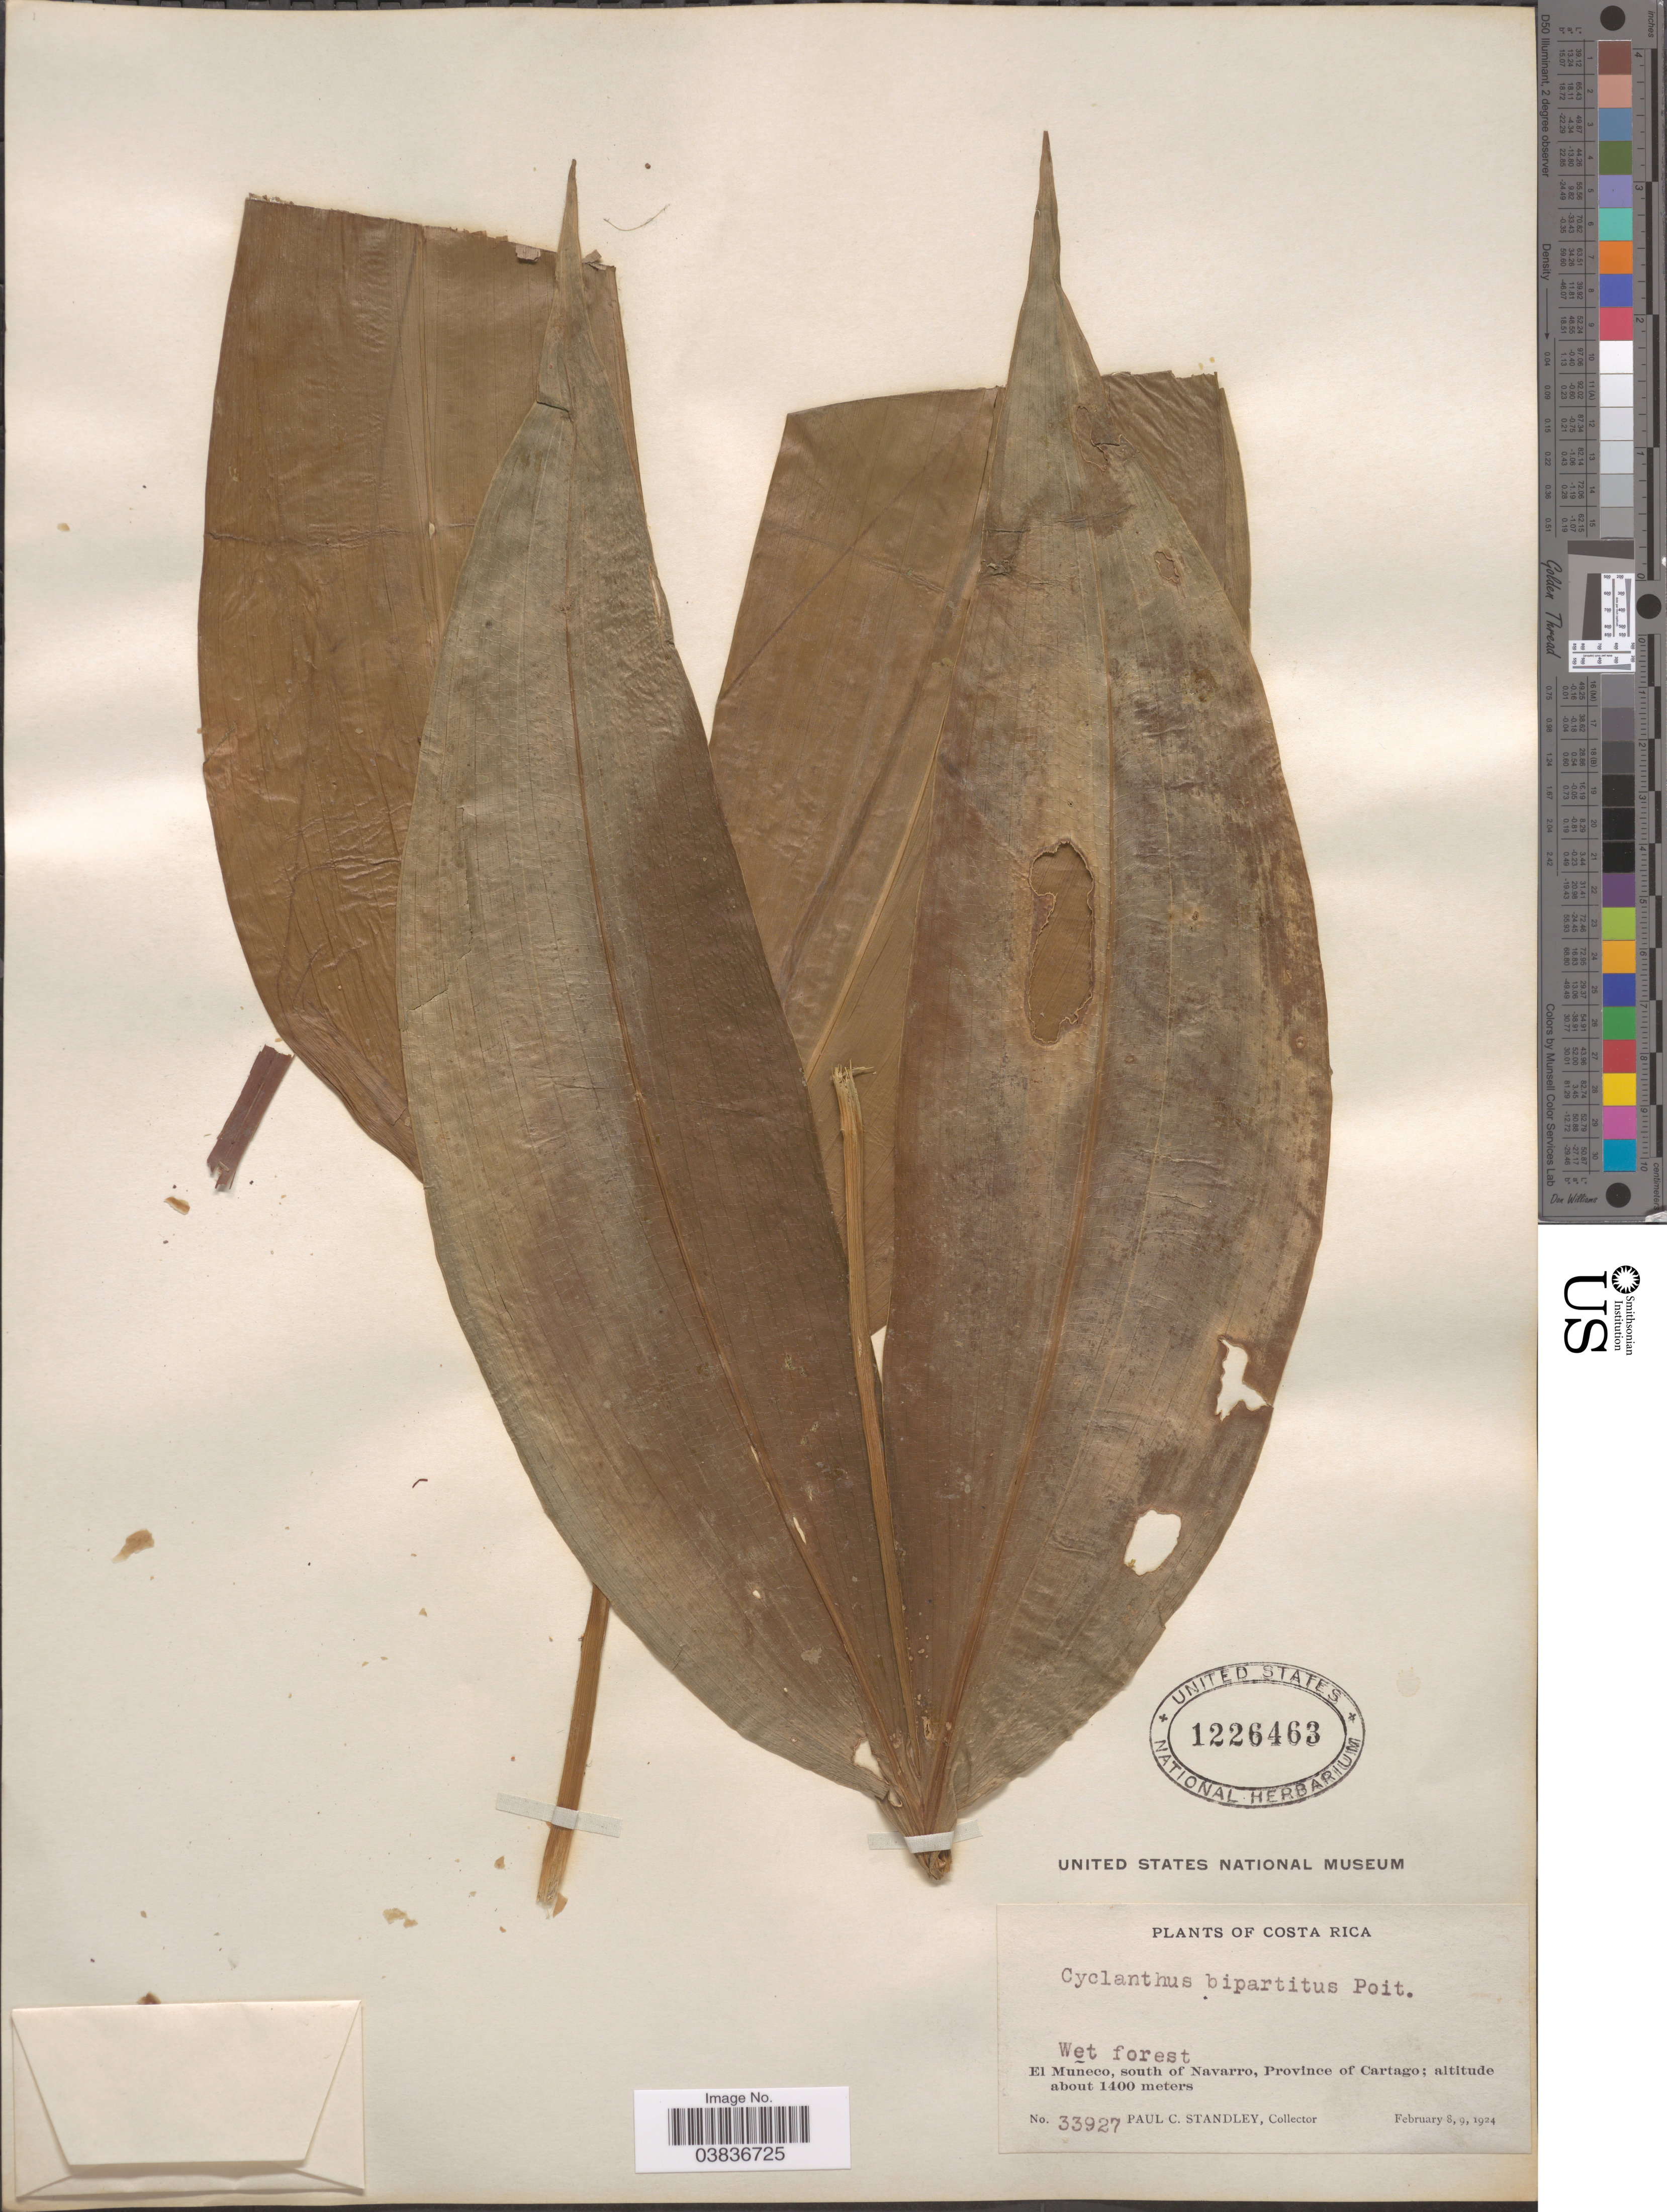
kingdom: Plantae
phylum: Tracheophyta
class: Liliopsida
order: Pandanales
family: Cyclanthaceae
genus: Cyclanthus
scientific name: Cyclanthus bipartitus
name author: Poit. ex A. Rich.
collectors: P. C. Standley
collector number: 33927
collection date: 1924-02-08/1924-02-09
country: Costa Rica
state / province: Cartago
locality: El Muñeco, south of Navarro.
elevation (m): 1400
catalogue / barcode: US 1226463